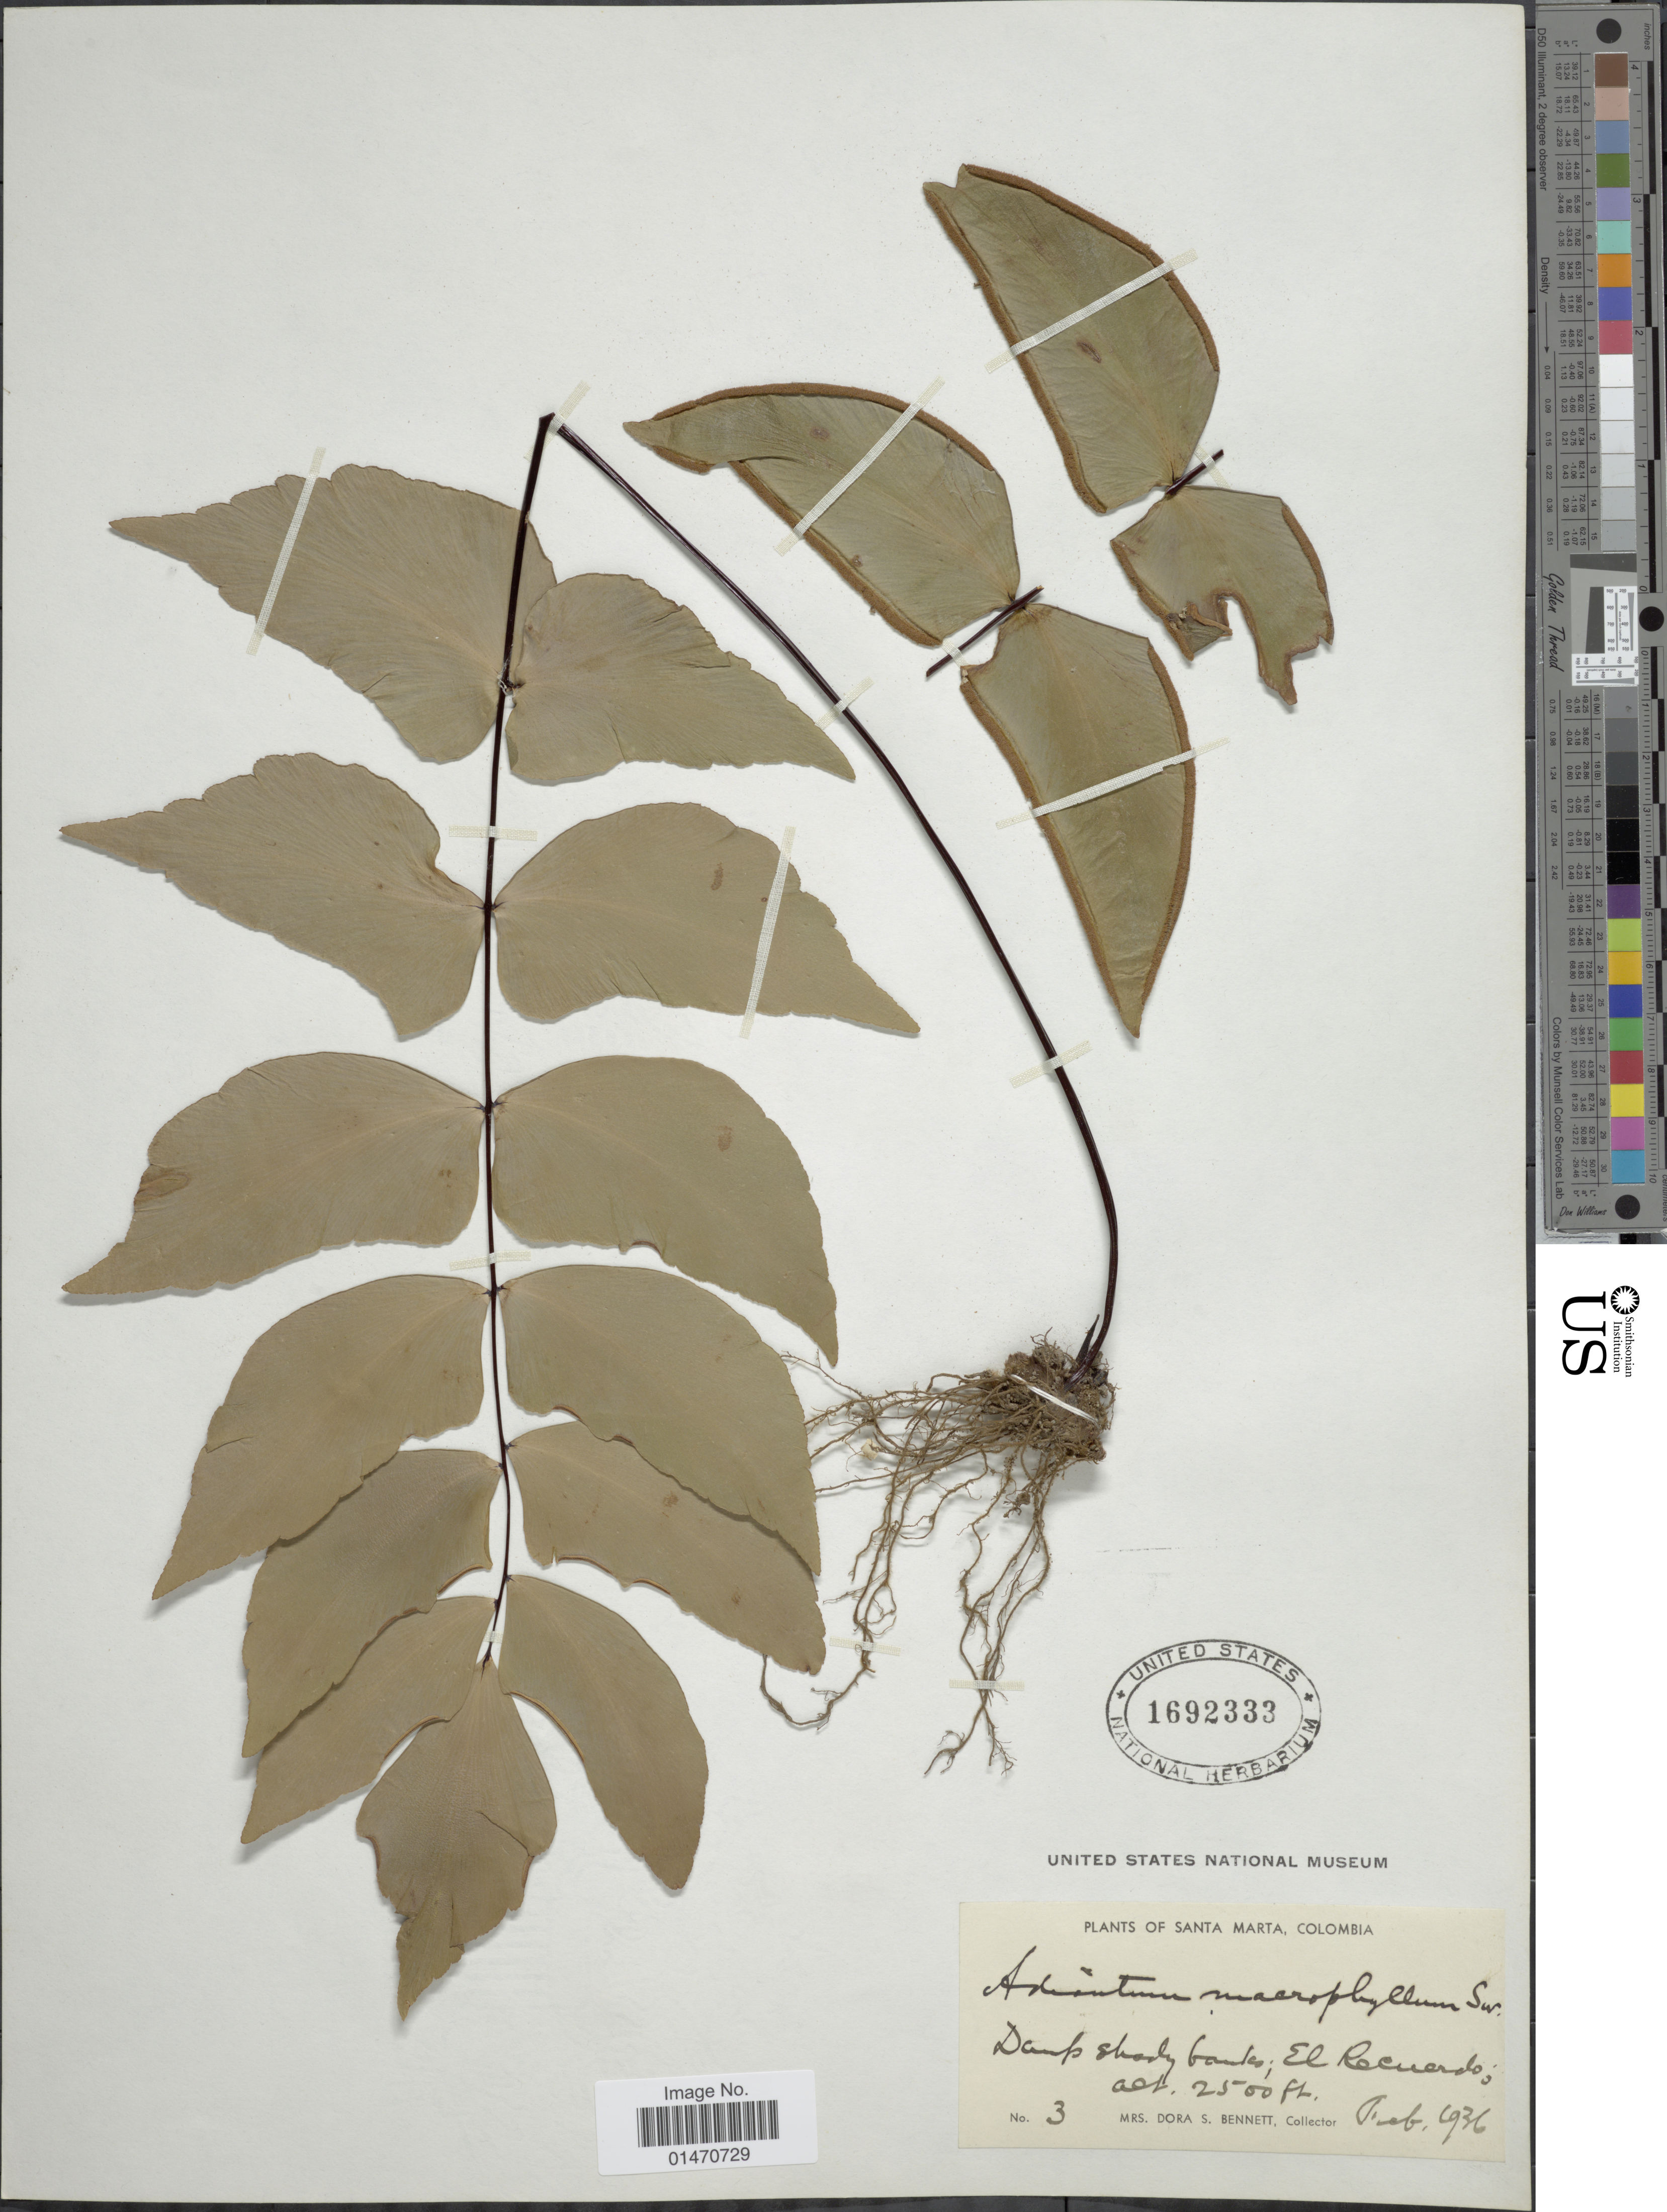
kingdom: Plantae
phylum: Tracheophyta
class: Polypodiopsida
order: Polypodiales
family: Pteridaceae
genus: Adiantum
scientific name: Adiantum macrophyllum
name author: Sw.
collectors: D. Bennett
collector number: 3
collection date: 1936-02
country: Colombia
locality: Santa Marta, damp shady banks: El Recuerdo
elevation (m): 762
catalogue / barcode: US 1692333